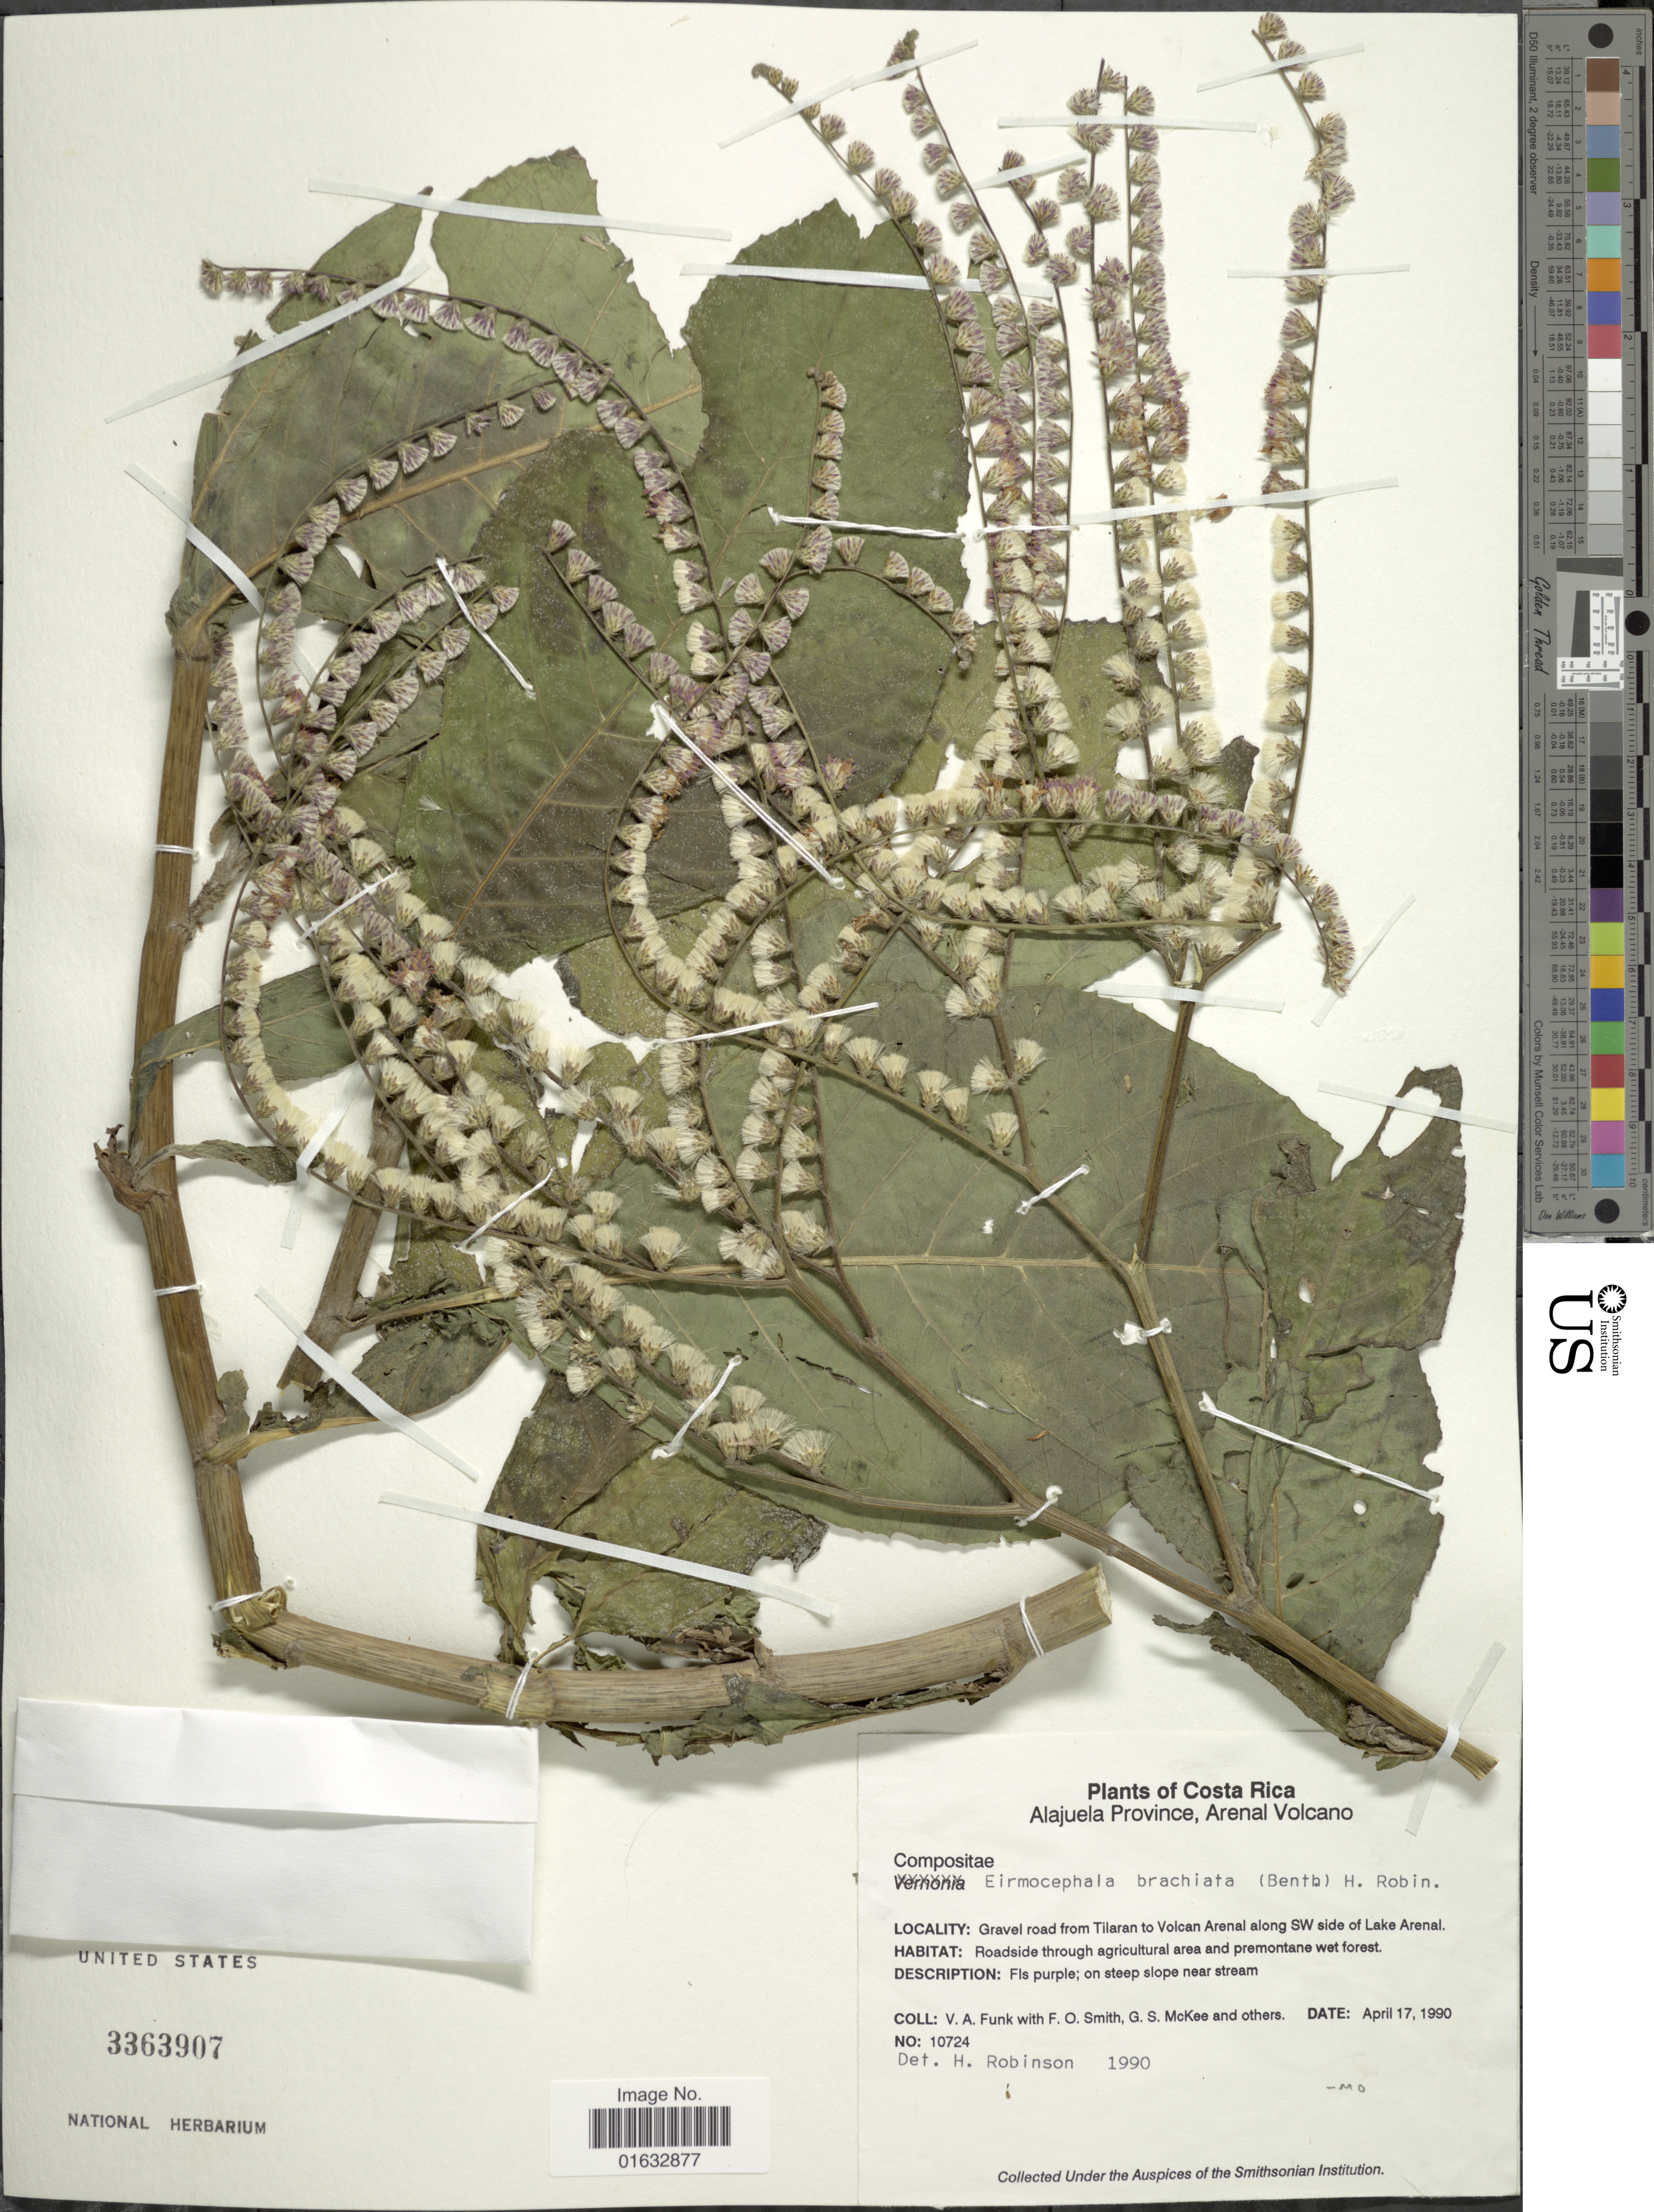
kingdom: Plantae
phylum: Tracheophyta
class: Magnoliopsida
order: Asterales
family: Asteraceae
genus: Eirmocephala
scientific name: Eirmocephala brachiata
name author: (Benth.) H. Rob.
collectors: V. Funk, F. Smith, G. S. McKee & et al.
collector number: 10724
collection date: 1990-04-17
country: Costa Rica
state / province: Alajuela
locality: Alajuela Province, Arenal Volcano. Gravel road from Tilaran to Volcan Arenal along SW side of Lake Arenal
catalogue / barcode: US 3363907